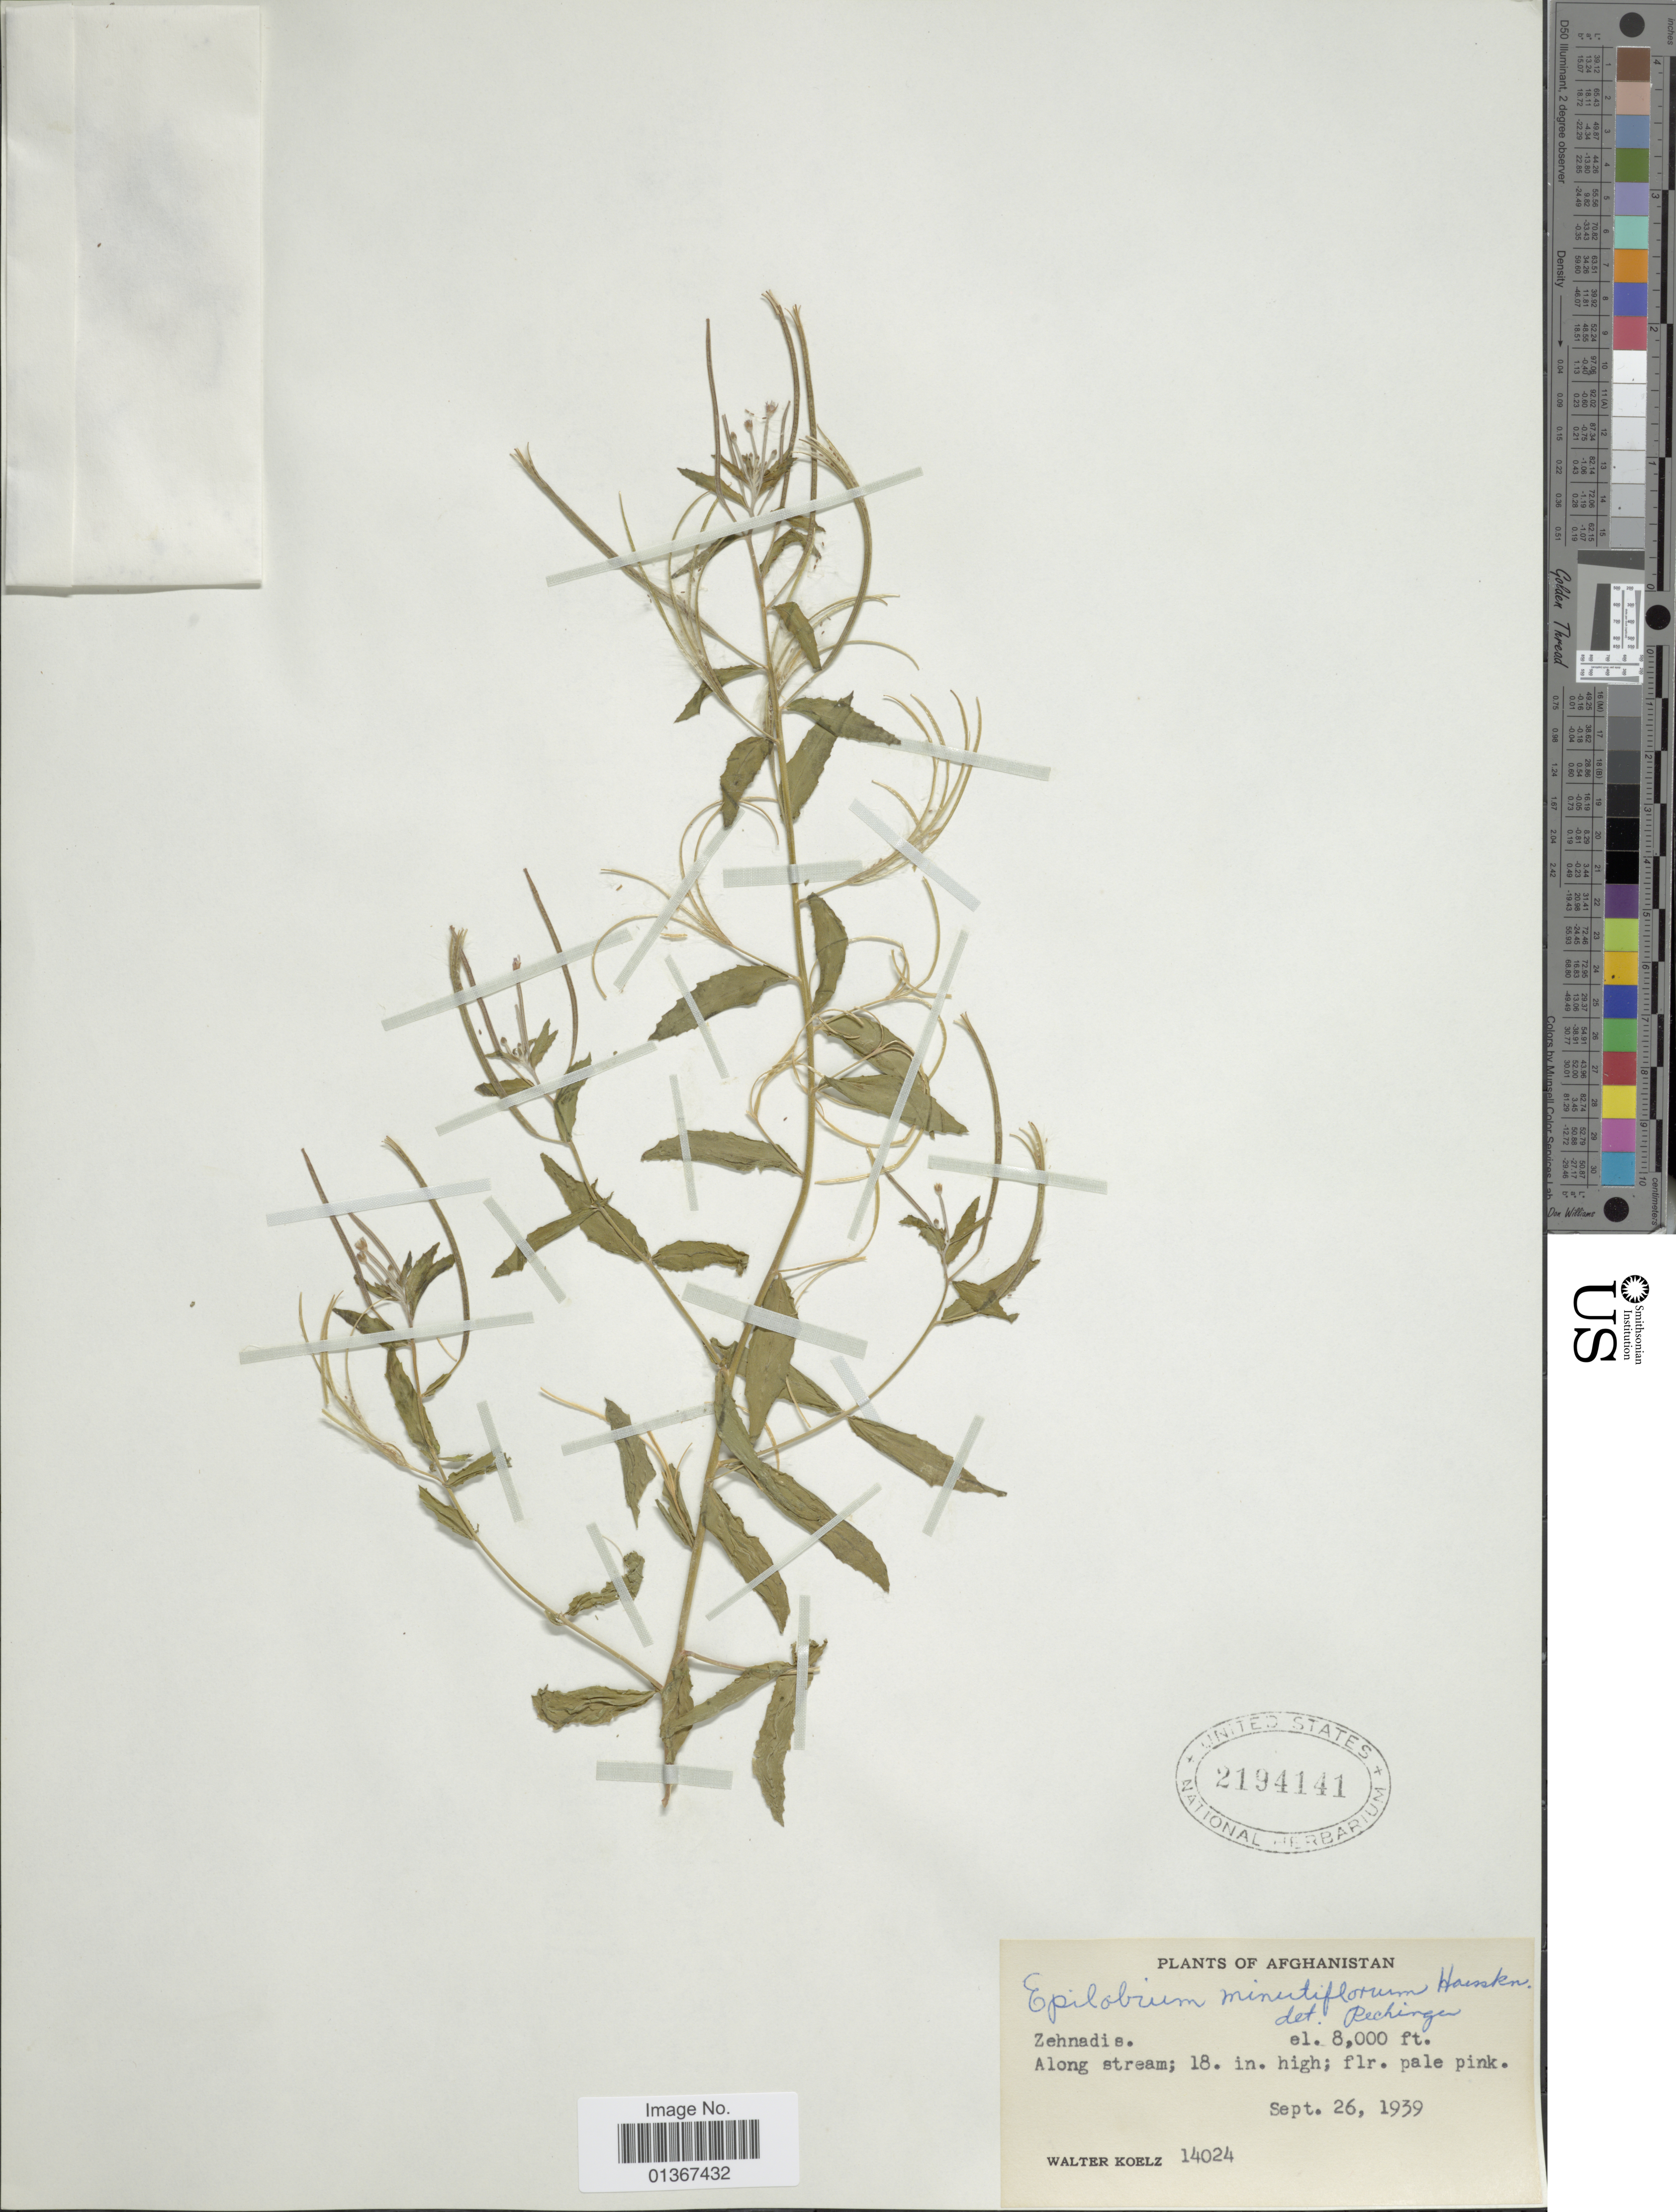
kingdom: Plantae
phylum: Tracheophyta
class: Magnoliopsida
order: Myrtales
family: Onagraceae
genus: Epilobium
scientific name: Epilobium minutiflorum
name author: Hausskn.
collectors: W. N. Koelz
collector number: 14024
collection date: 1939-09-26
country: Afghanistan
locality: Zehnadis.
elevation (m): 2438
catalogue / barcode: US 2194141